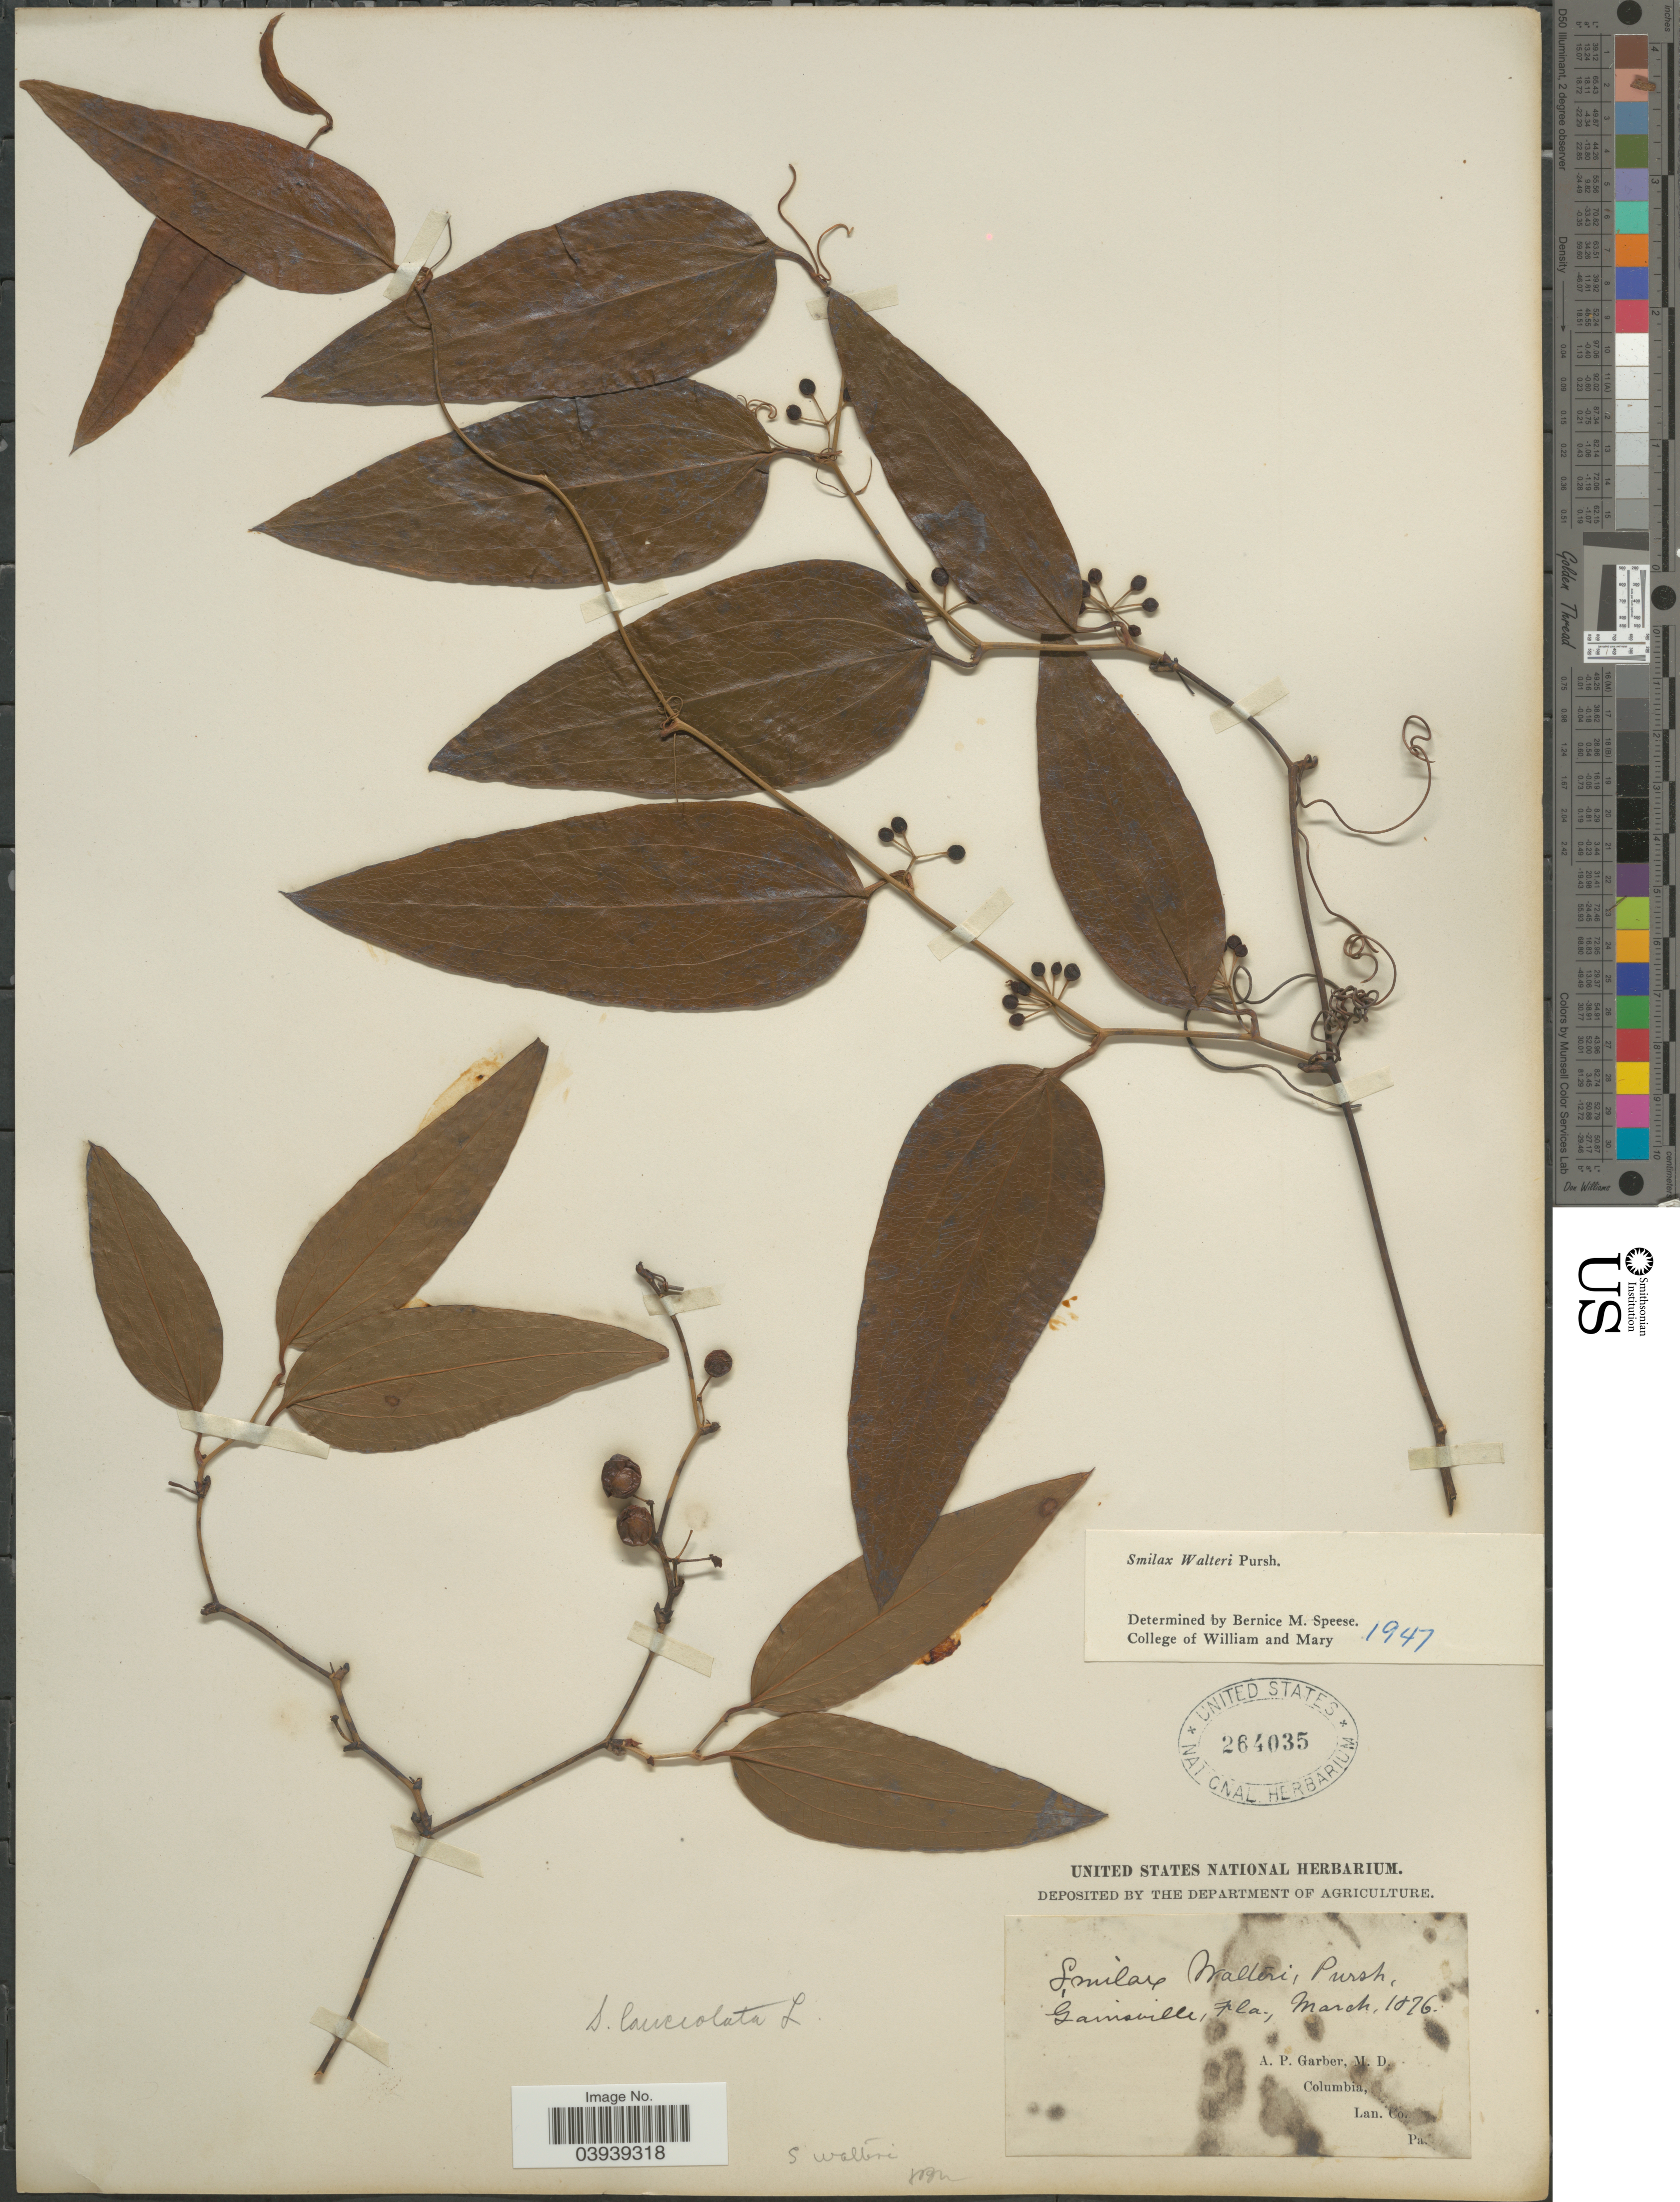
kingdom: Plantae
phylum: Tracheophyta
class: Liliopsida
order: Liliales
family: Smilacaceae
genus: Smilax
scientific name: Smilax walteri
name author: Pursh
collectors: A. P. Garber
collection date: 1876-03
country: United States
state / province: Florida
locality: Gainsville.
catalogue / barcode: US 264035